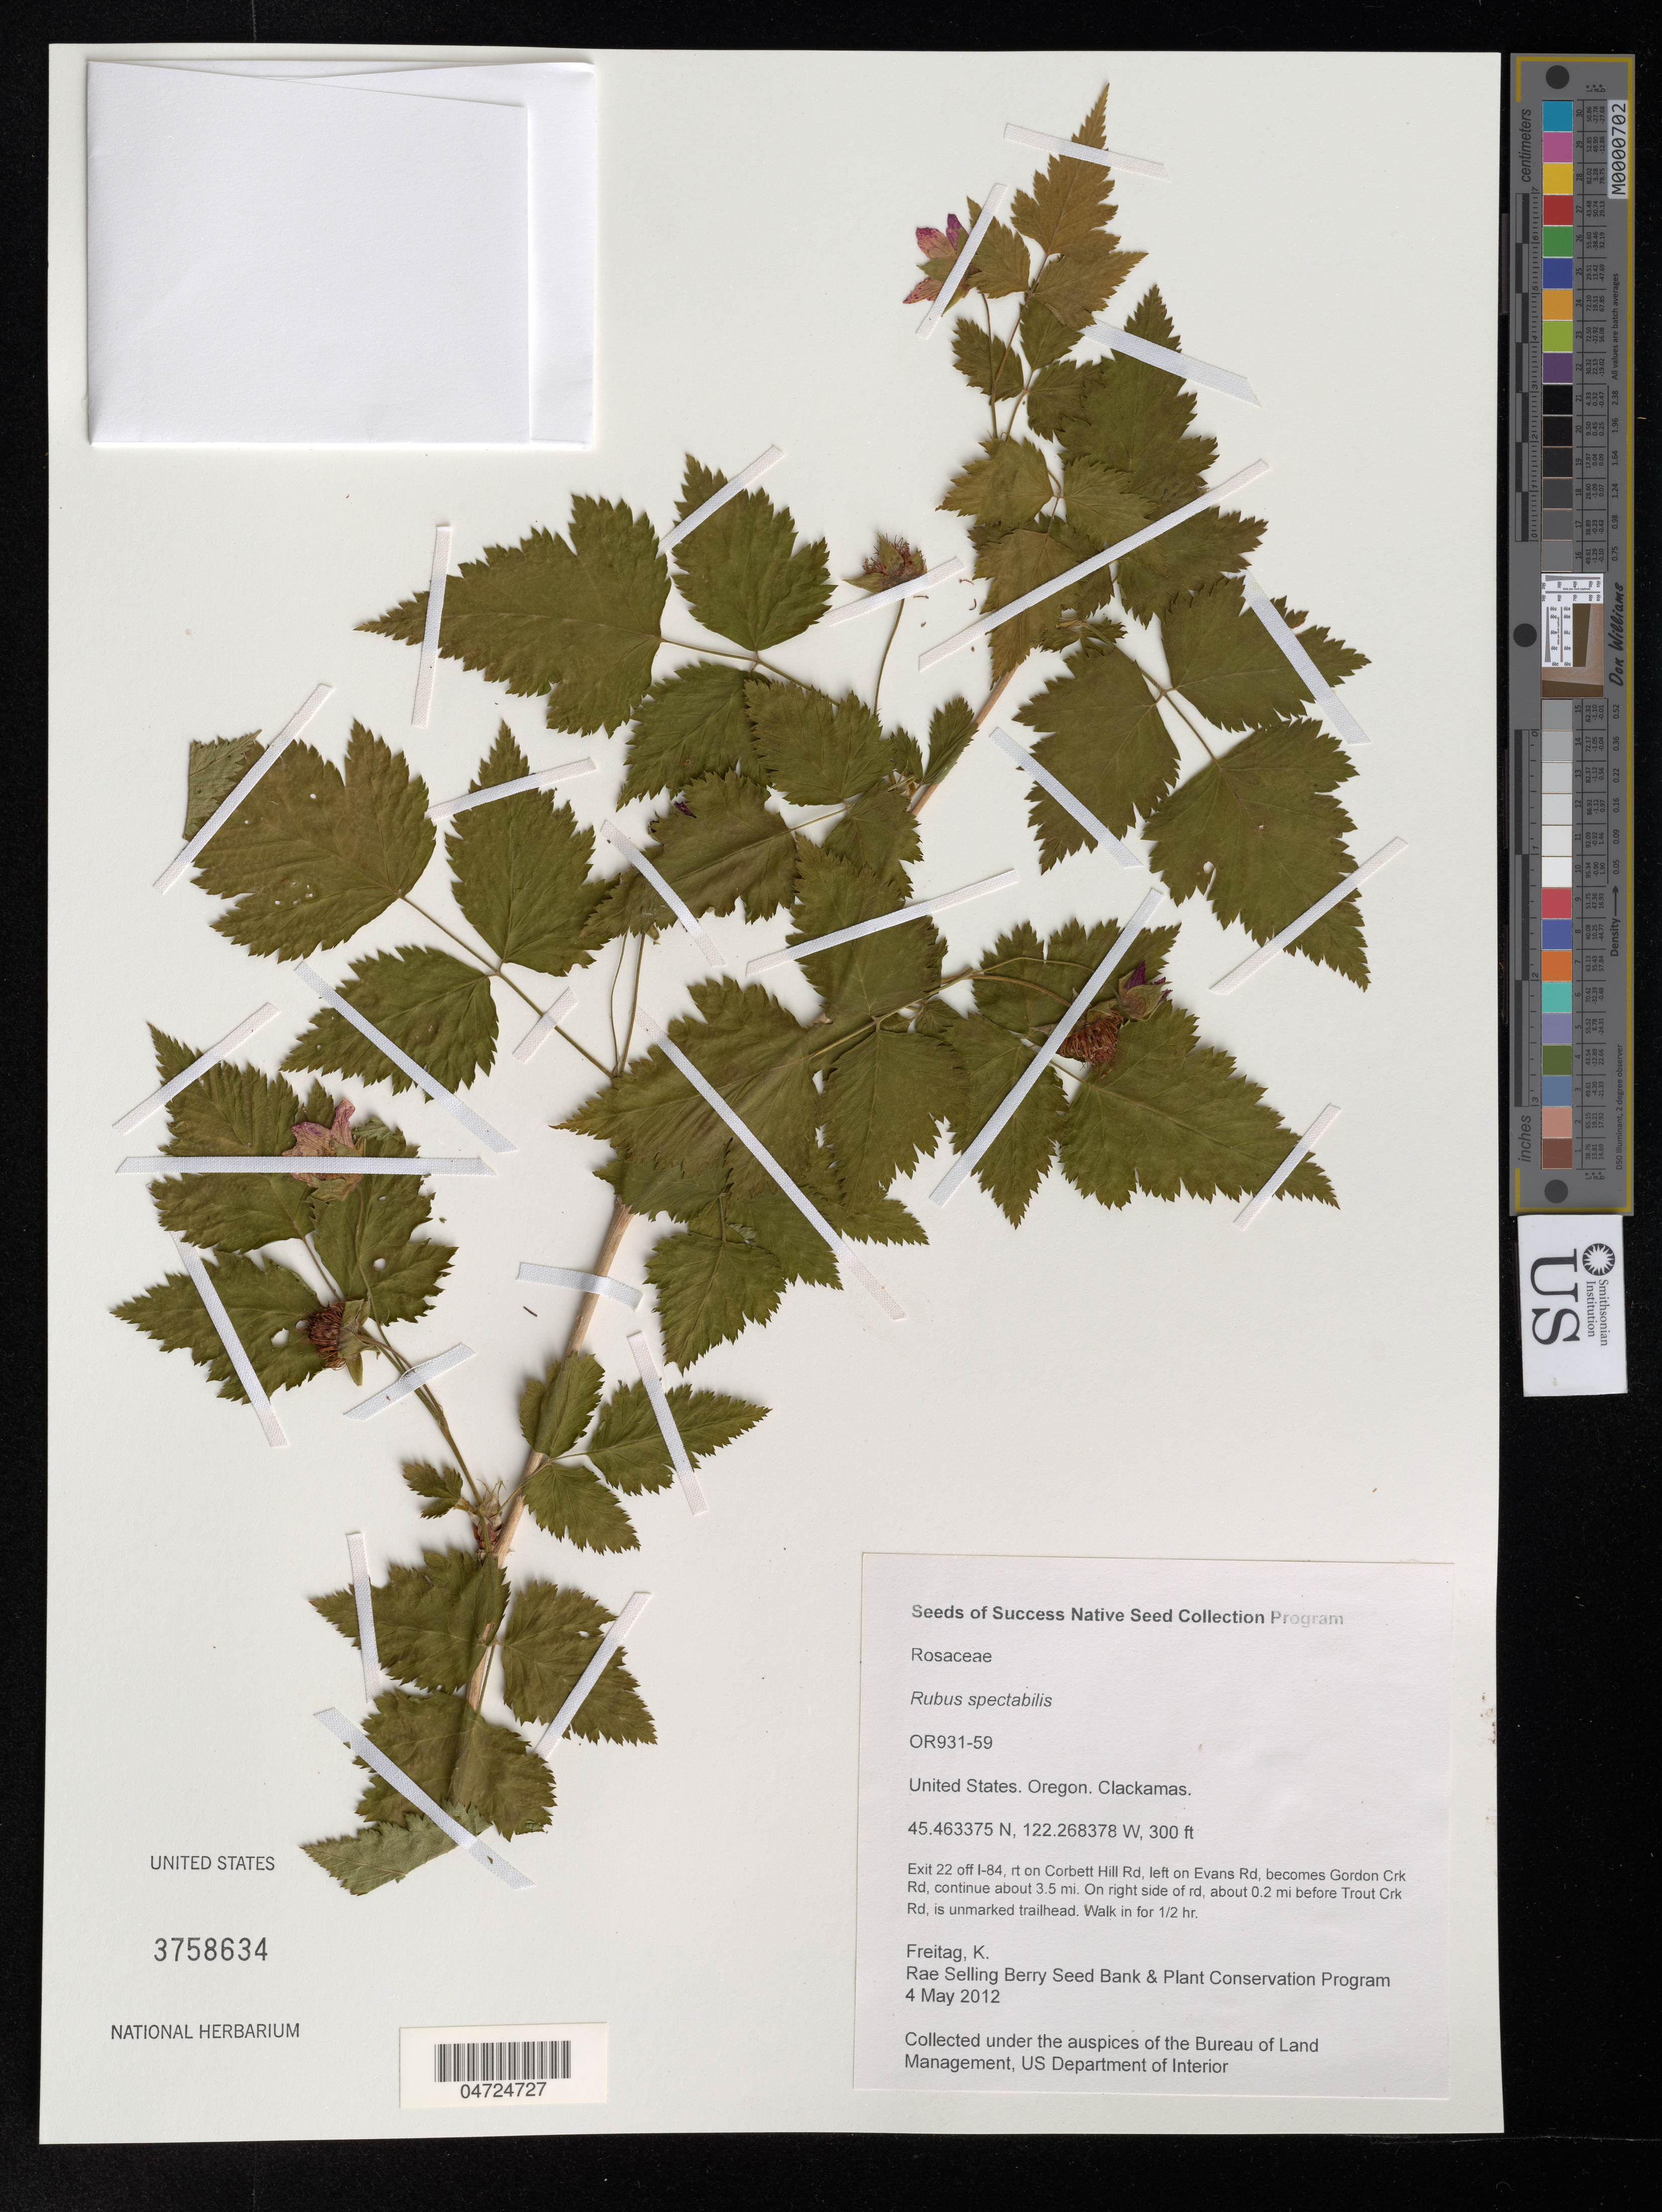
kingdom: Plantae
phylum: Tracheophyta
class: Magnoliopsida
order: Rosales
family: Rosaceae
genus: Rubus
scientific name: Rubus spectabilis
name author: Pursh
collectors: K. Freitag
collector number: OR931-59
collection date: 2012-05-04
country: United States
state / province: Oregon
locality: Clackamas. Exit 22 off I-84, rt on Corbett Hill Rd, left on Evans Rd, becomes Gordon Crk Rd, continue about 3.5 mi. On right side or rd, about 0.2 mi before Trout Crk Rd, is unmarked trailhead. Walk in for 1/2 hr.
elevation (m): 91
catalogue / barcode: US 3758634